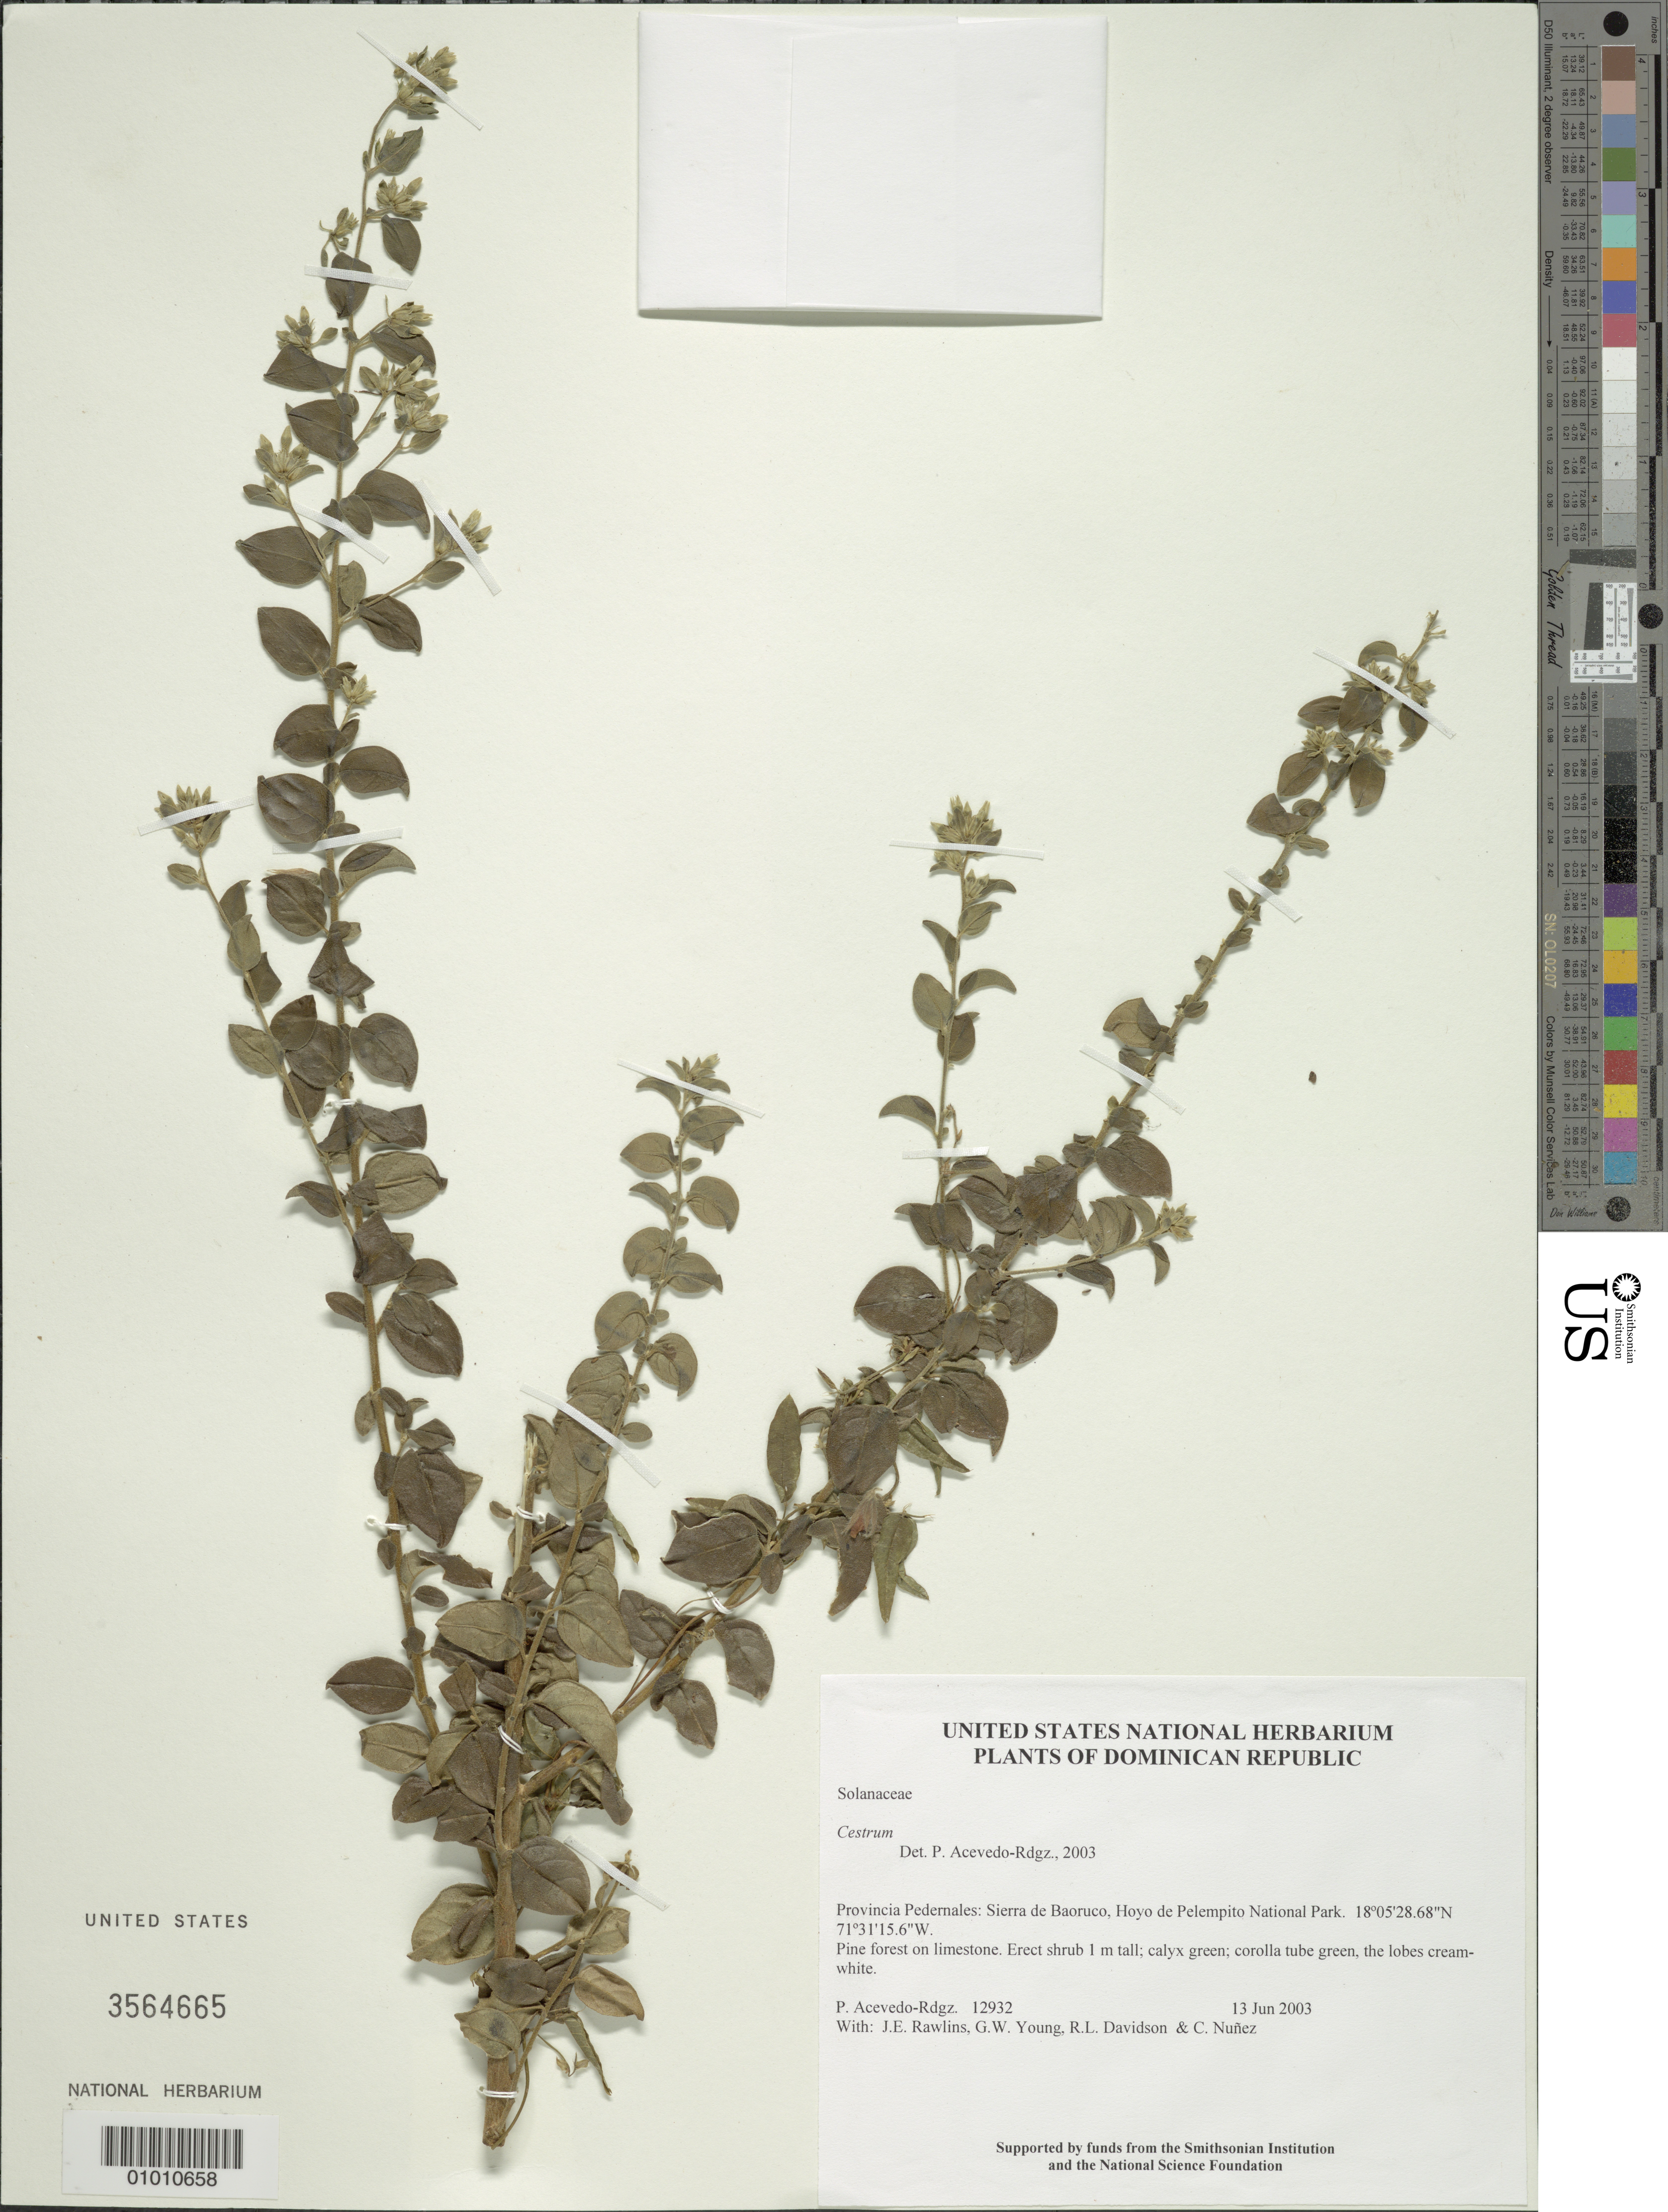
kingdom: Plantae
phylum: Tracheophyta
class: Magnoliopsida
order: Solanales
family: Solanaceae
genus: Cestrum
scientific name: Cestrum brevifolium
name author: Urb.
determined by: Acevedo-Rodriguez, P., (US), Smithsonian Institution - National Museum of Natural History (UNITED STATES)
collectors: P. Acevedo-Rodr., J. Rawlins, G. Young, R. Davidson & C. Nunez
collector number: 12932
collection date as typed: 13 Jun 2003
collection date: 2003-06-13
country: Dominican Republic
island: Hispaniola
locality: Provincia Pedernales: Sierra de Baoruco, Hoyo de Pelempito National Park.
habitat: Pine forest on limestone.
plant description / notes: US, NY, K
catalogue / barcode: US 3564665